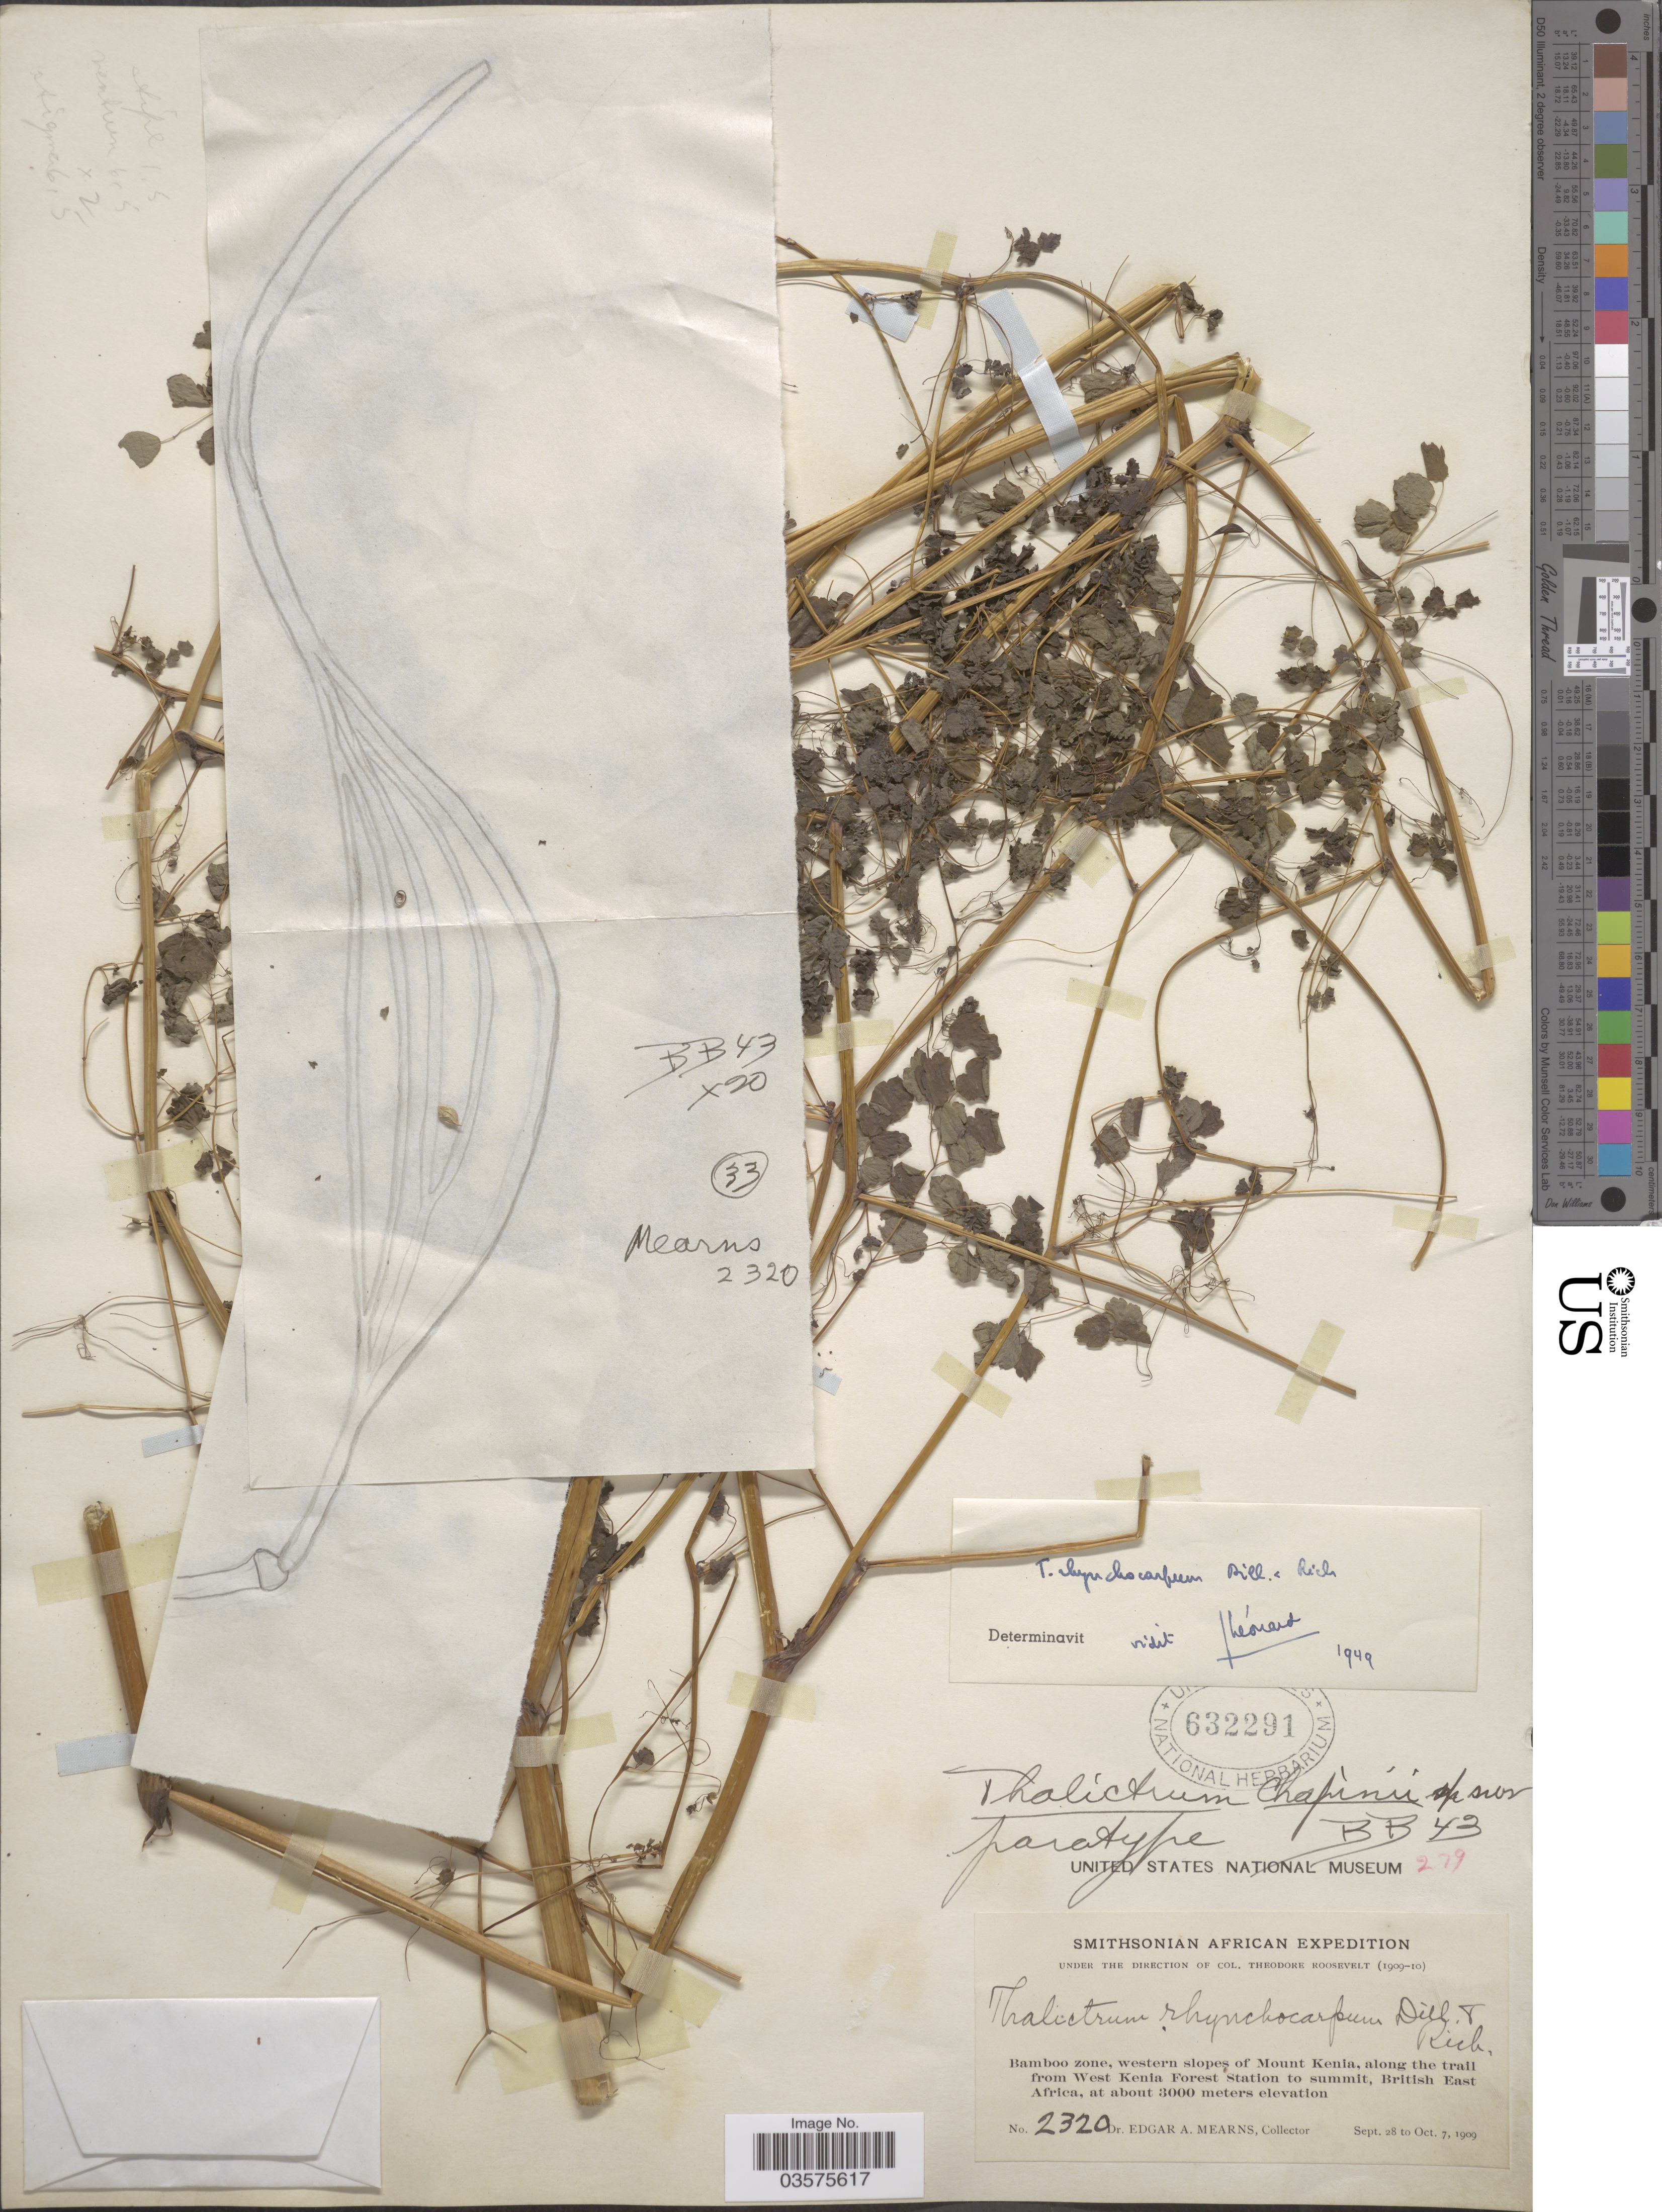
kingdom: Plantae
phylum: Tracheophyta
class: Magnoliopsida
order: Ranunculales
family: Ranunculaceae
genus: Thalictrum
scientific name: Thalictrum rhynchocarpum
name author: Quart.-Dill. & A. Rich.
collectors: E. A. Mearns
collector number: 2320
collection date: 1909-09-28/1909-10-07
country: Kenya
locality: Bamboo zone, western slopes of Mount Kenia, along the trail from West Kenia Forest Station to summit, British East Africa.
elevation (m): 3000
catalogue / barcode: US 632291